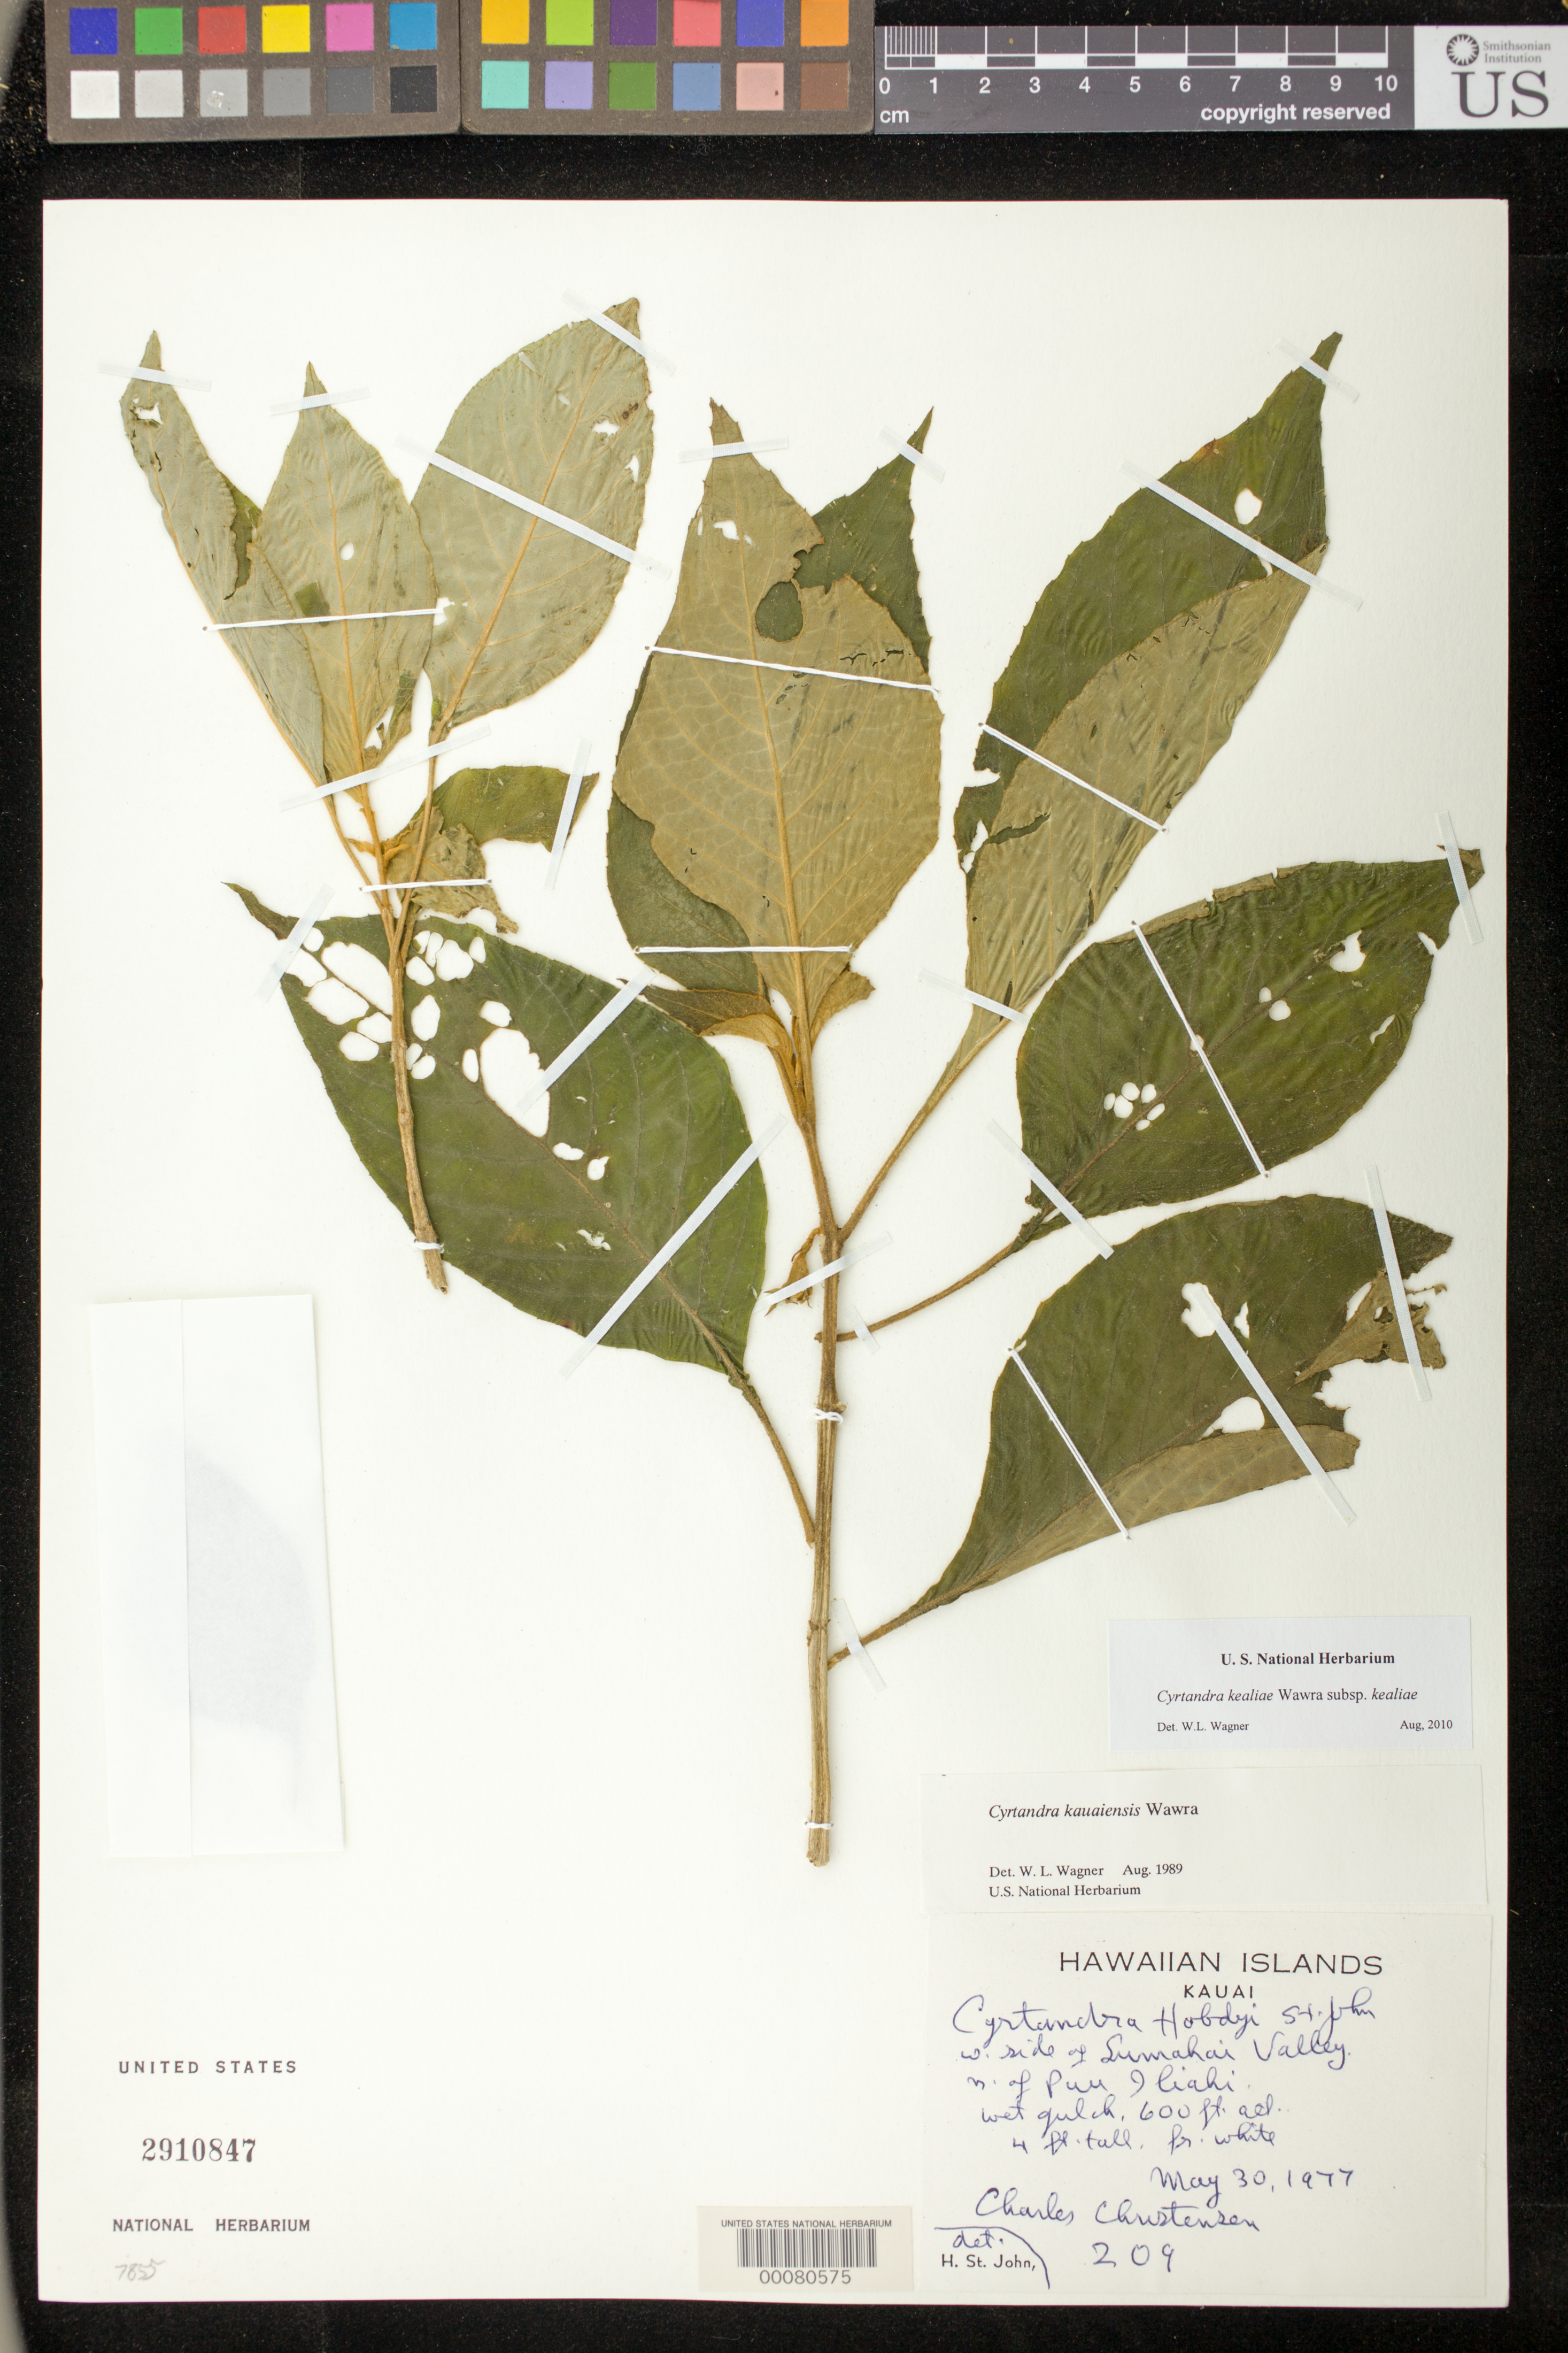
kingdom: Plantae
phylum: Tracheophyta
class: Magnoliopsida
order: Lamiales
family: Gesneriaceae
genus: Cyrtandra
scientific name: Cyrtandra kealiae subsp. kealiae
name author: Wawra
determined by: Wagner, W. L., (BOT), Smithsonian Institution - National Museum of Natural History (UNITED STATES)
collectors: C. Christensen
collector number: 209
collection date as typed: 30 May 1977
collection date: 1977-05-30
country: United States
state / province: Hawaii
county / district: Kauai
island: Kaua'i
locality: W side of Lumahai Valley, N of Puu Iliahi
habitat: Wet gulch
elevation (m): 183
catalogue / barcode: US 2910847